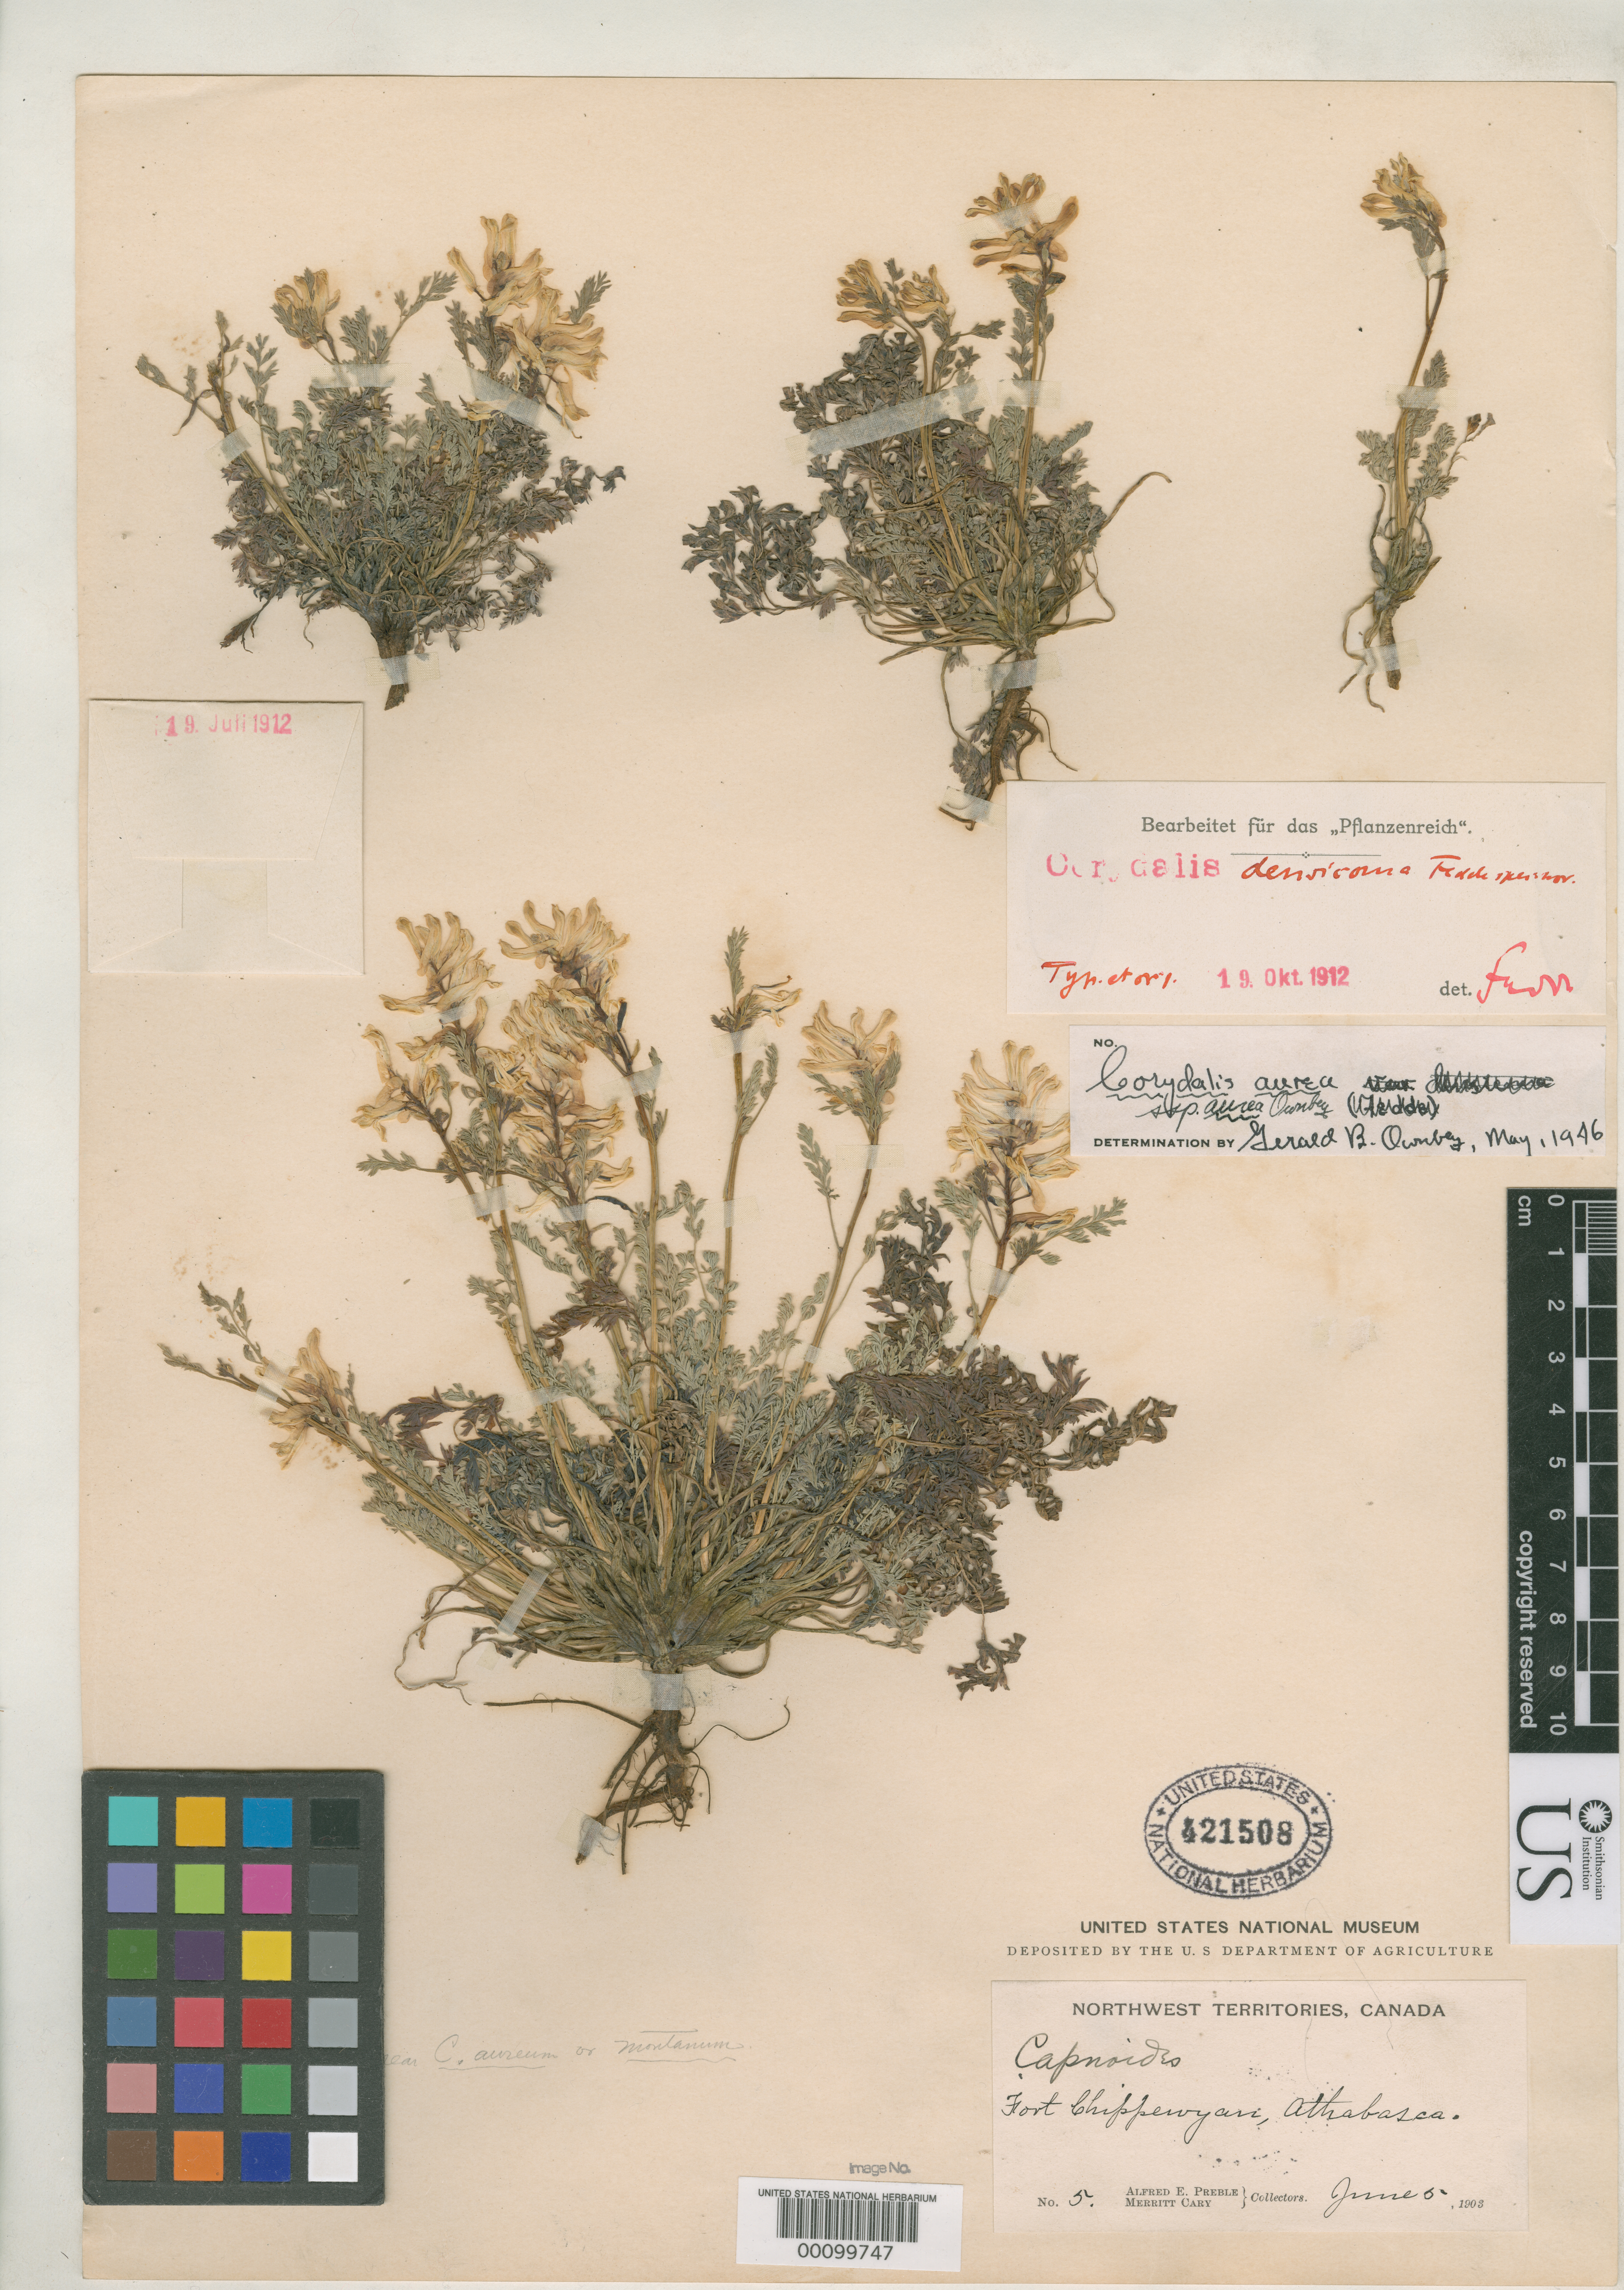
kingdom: Plantae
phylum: Tracheophyta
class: Magnoliopsida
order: Ranunculales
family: Papaveraceae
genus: Corydalis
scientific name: Corydalis densicoma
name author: Fedde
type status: Holotype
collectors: E. Preble & M. Cary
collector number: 5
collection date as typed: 05 Jun 1903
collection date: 1903-06-05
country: Canada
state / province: Alberta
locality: Ft. Chippewyan.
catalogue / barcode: US 421508